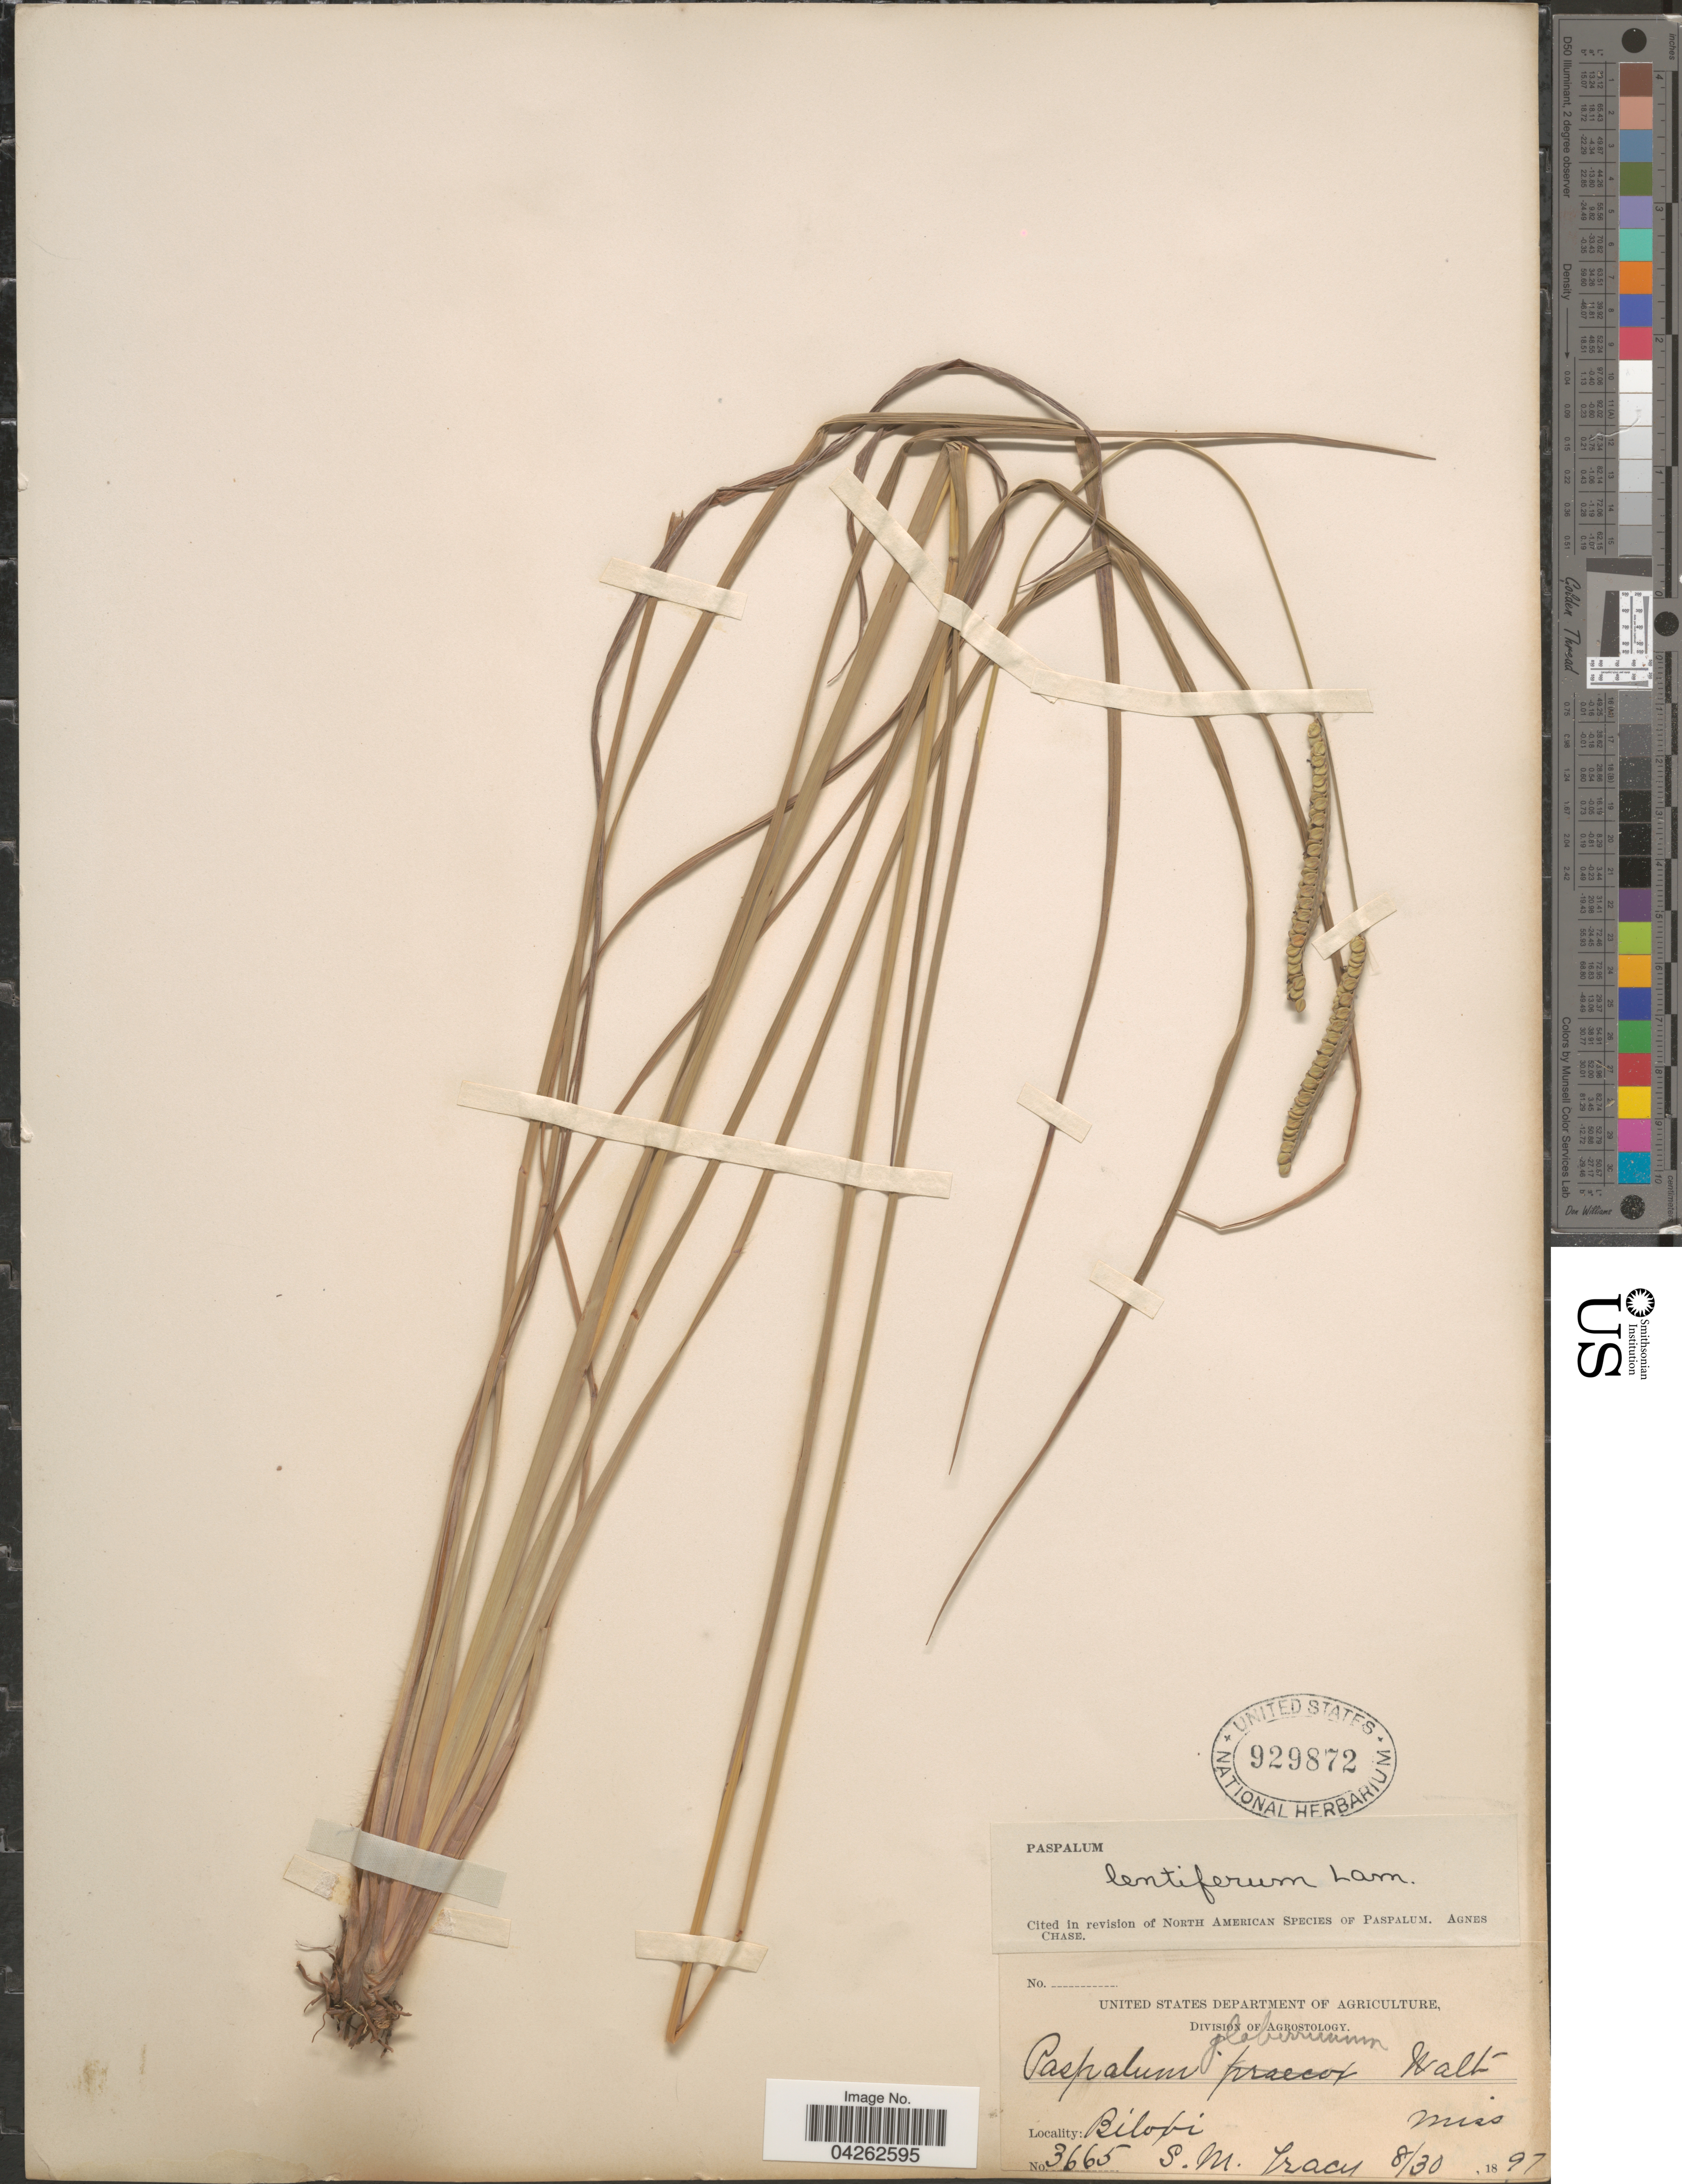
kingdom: Plantae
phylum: Tracheophyta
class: Liliopsida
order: Poales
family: Poaceae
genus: Paspalum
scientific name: Paspalum lentiferum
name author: Lam.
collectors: S. M. Tracy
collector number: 3665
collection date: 1897-08-30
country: United States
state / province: Mississippi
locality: Biloxi.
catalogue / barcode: US 929872